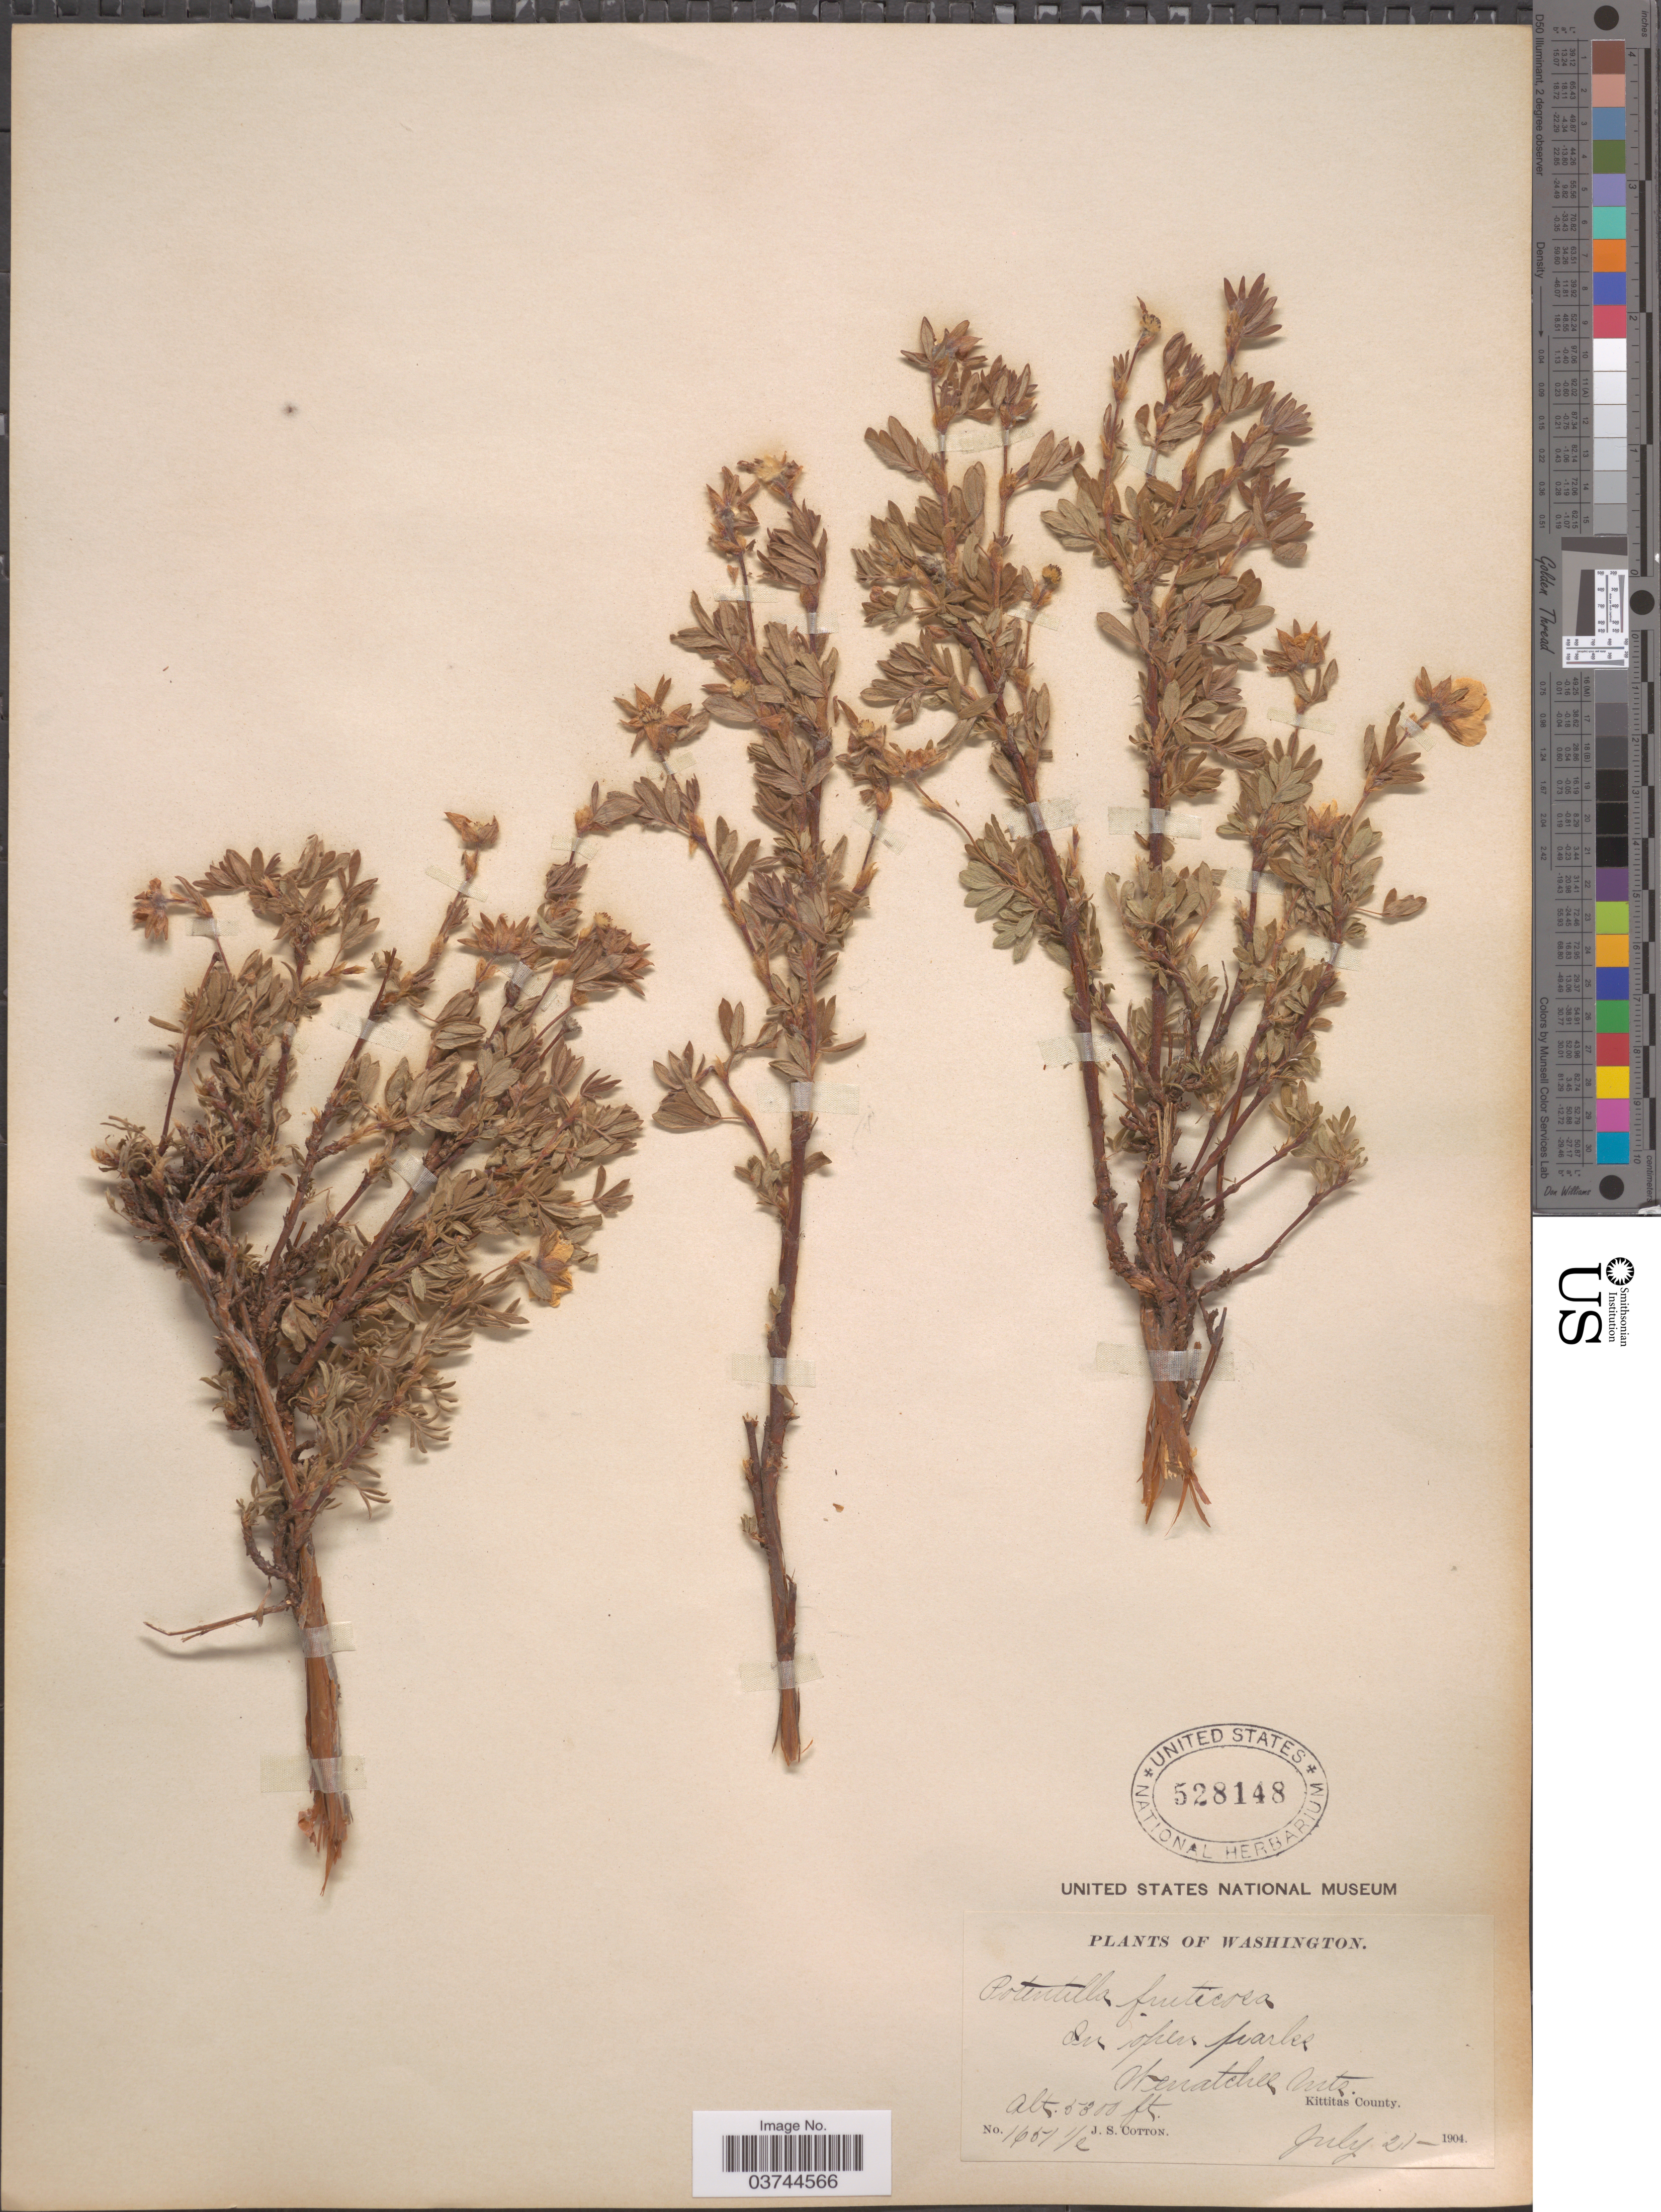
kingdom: Plantae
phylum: Tracheophyta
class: Magnoliopsida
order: Rosales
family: Rosaceae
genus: Dasiphora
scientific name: Dasiphora fruticosa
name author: (L.) Rydb.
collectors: J. S. Cotton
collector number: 16511/e*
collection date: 1904-07-21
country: United States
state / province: Washington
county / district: Kittitas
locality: Wenatchee Mts. Kittitas County.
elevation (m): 1615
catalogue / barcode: US 528148